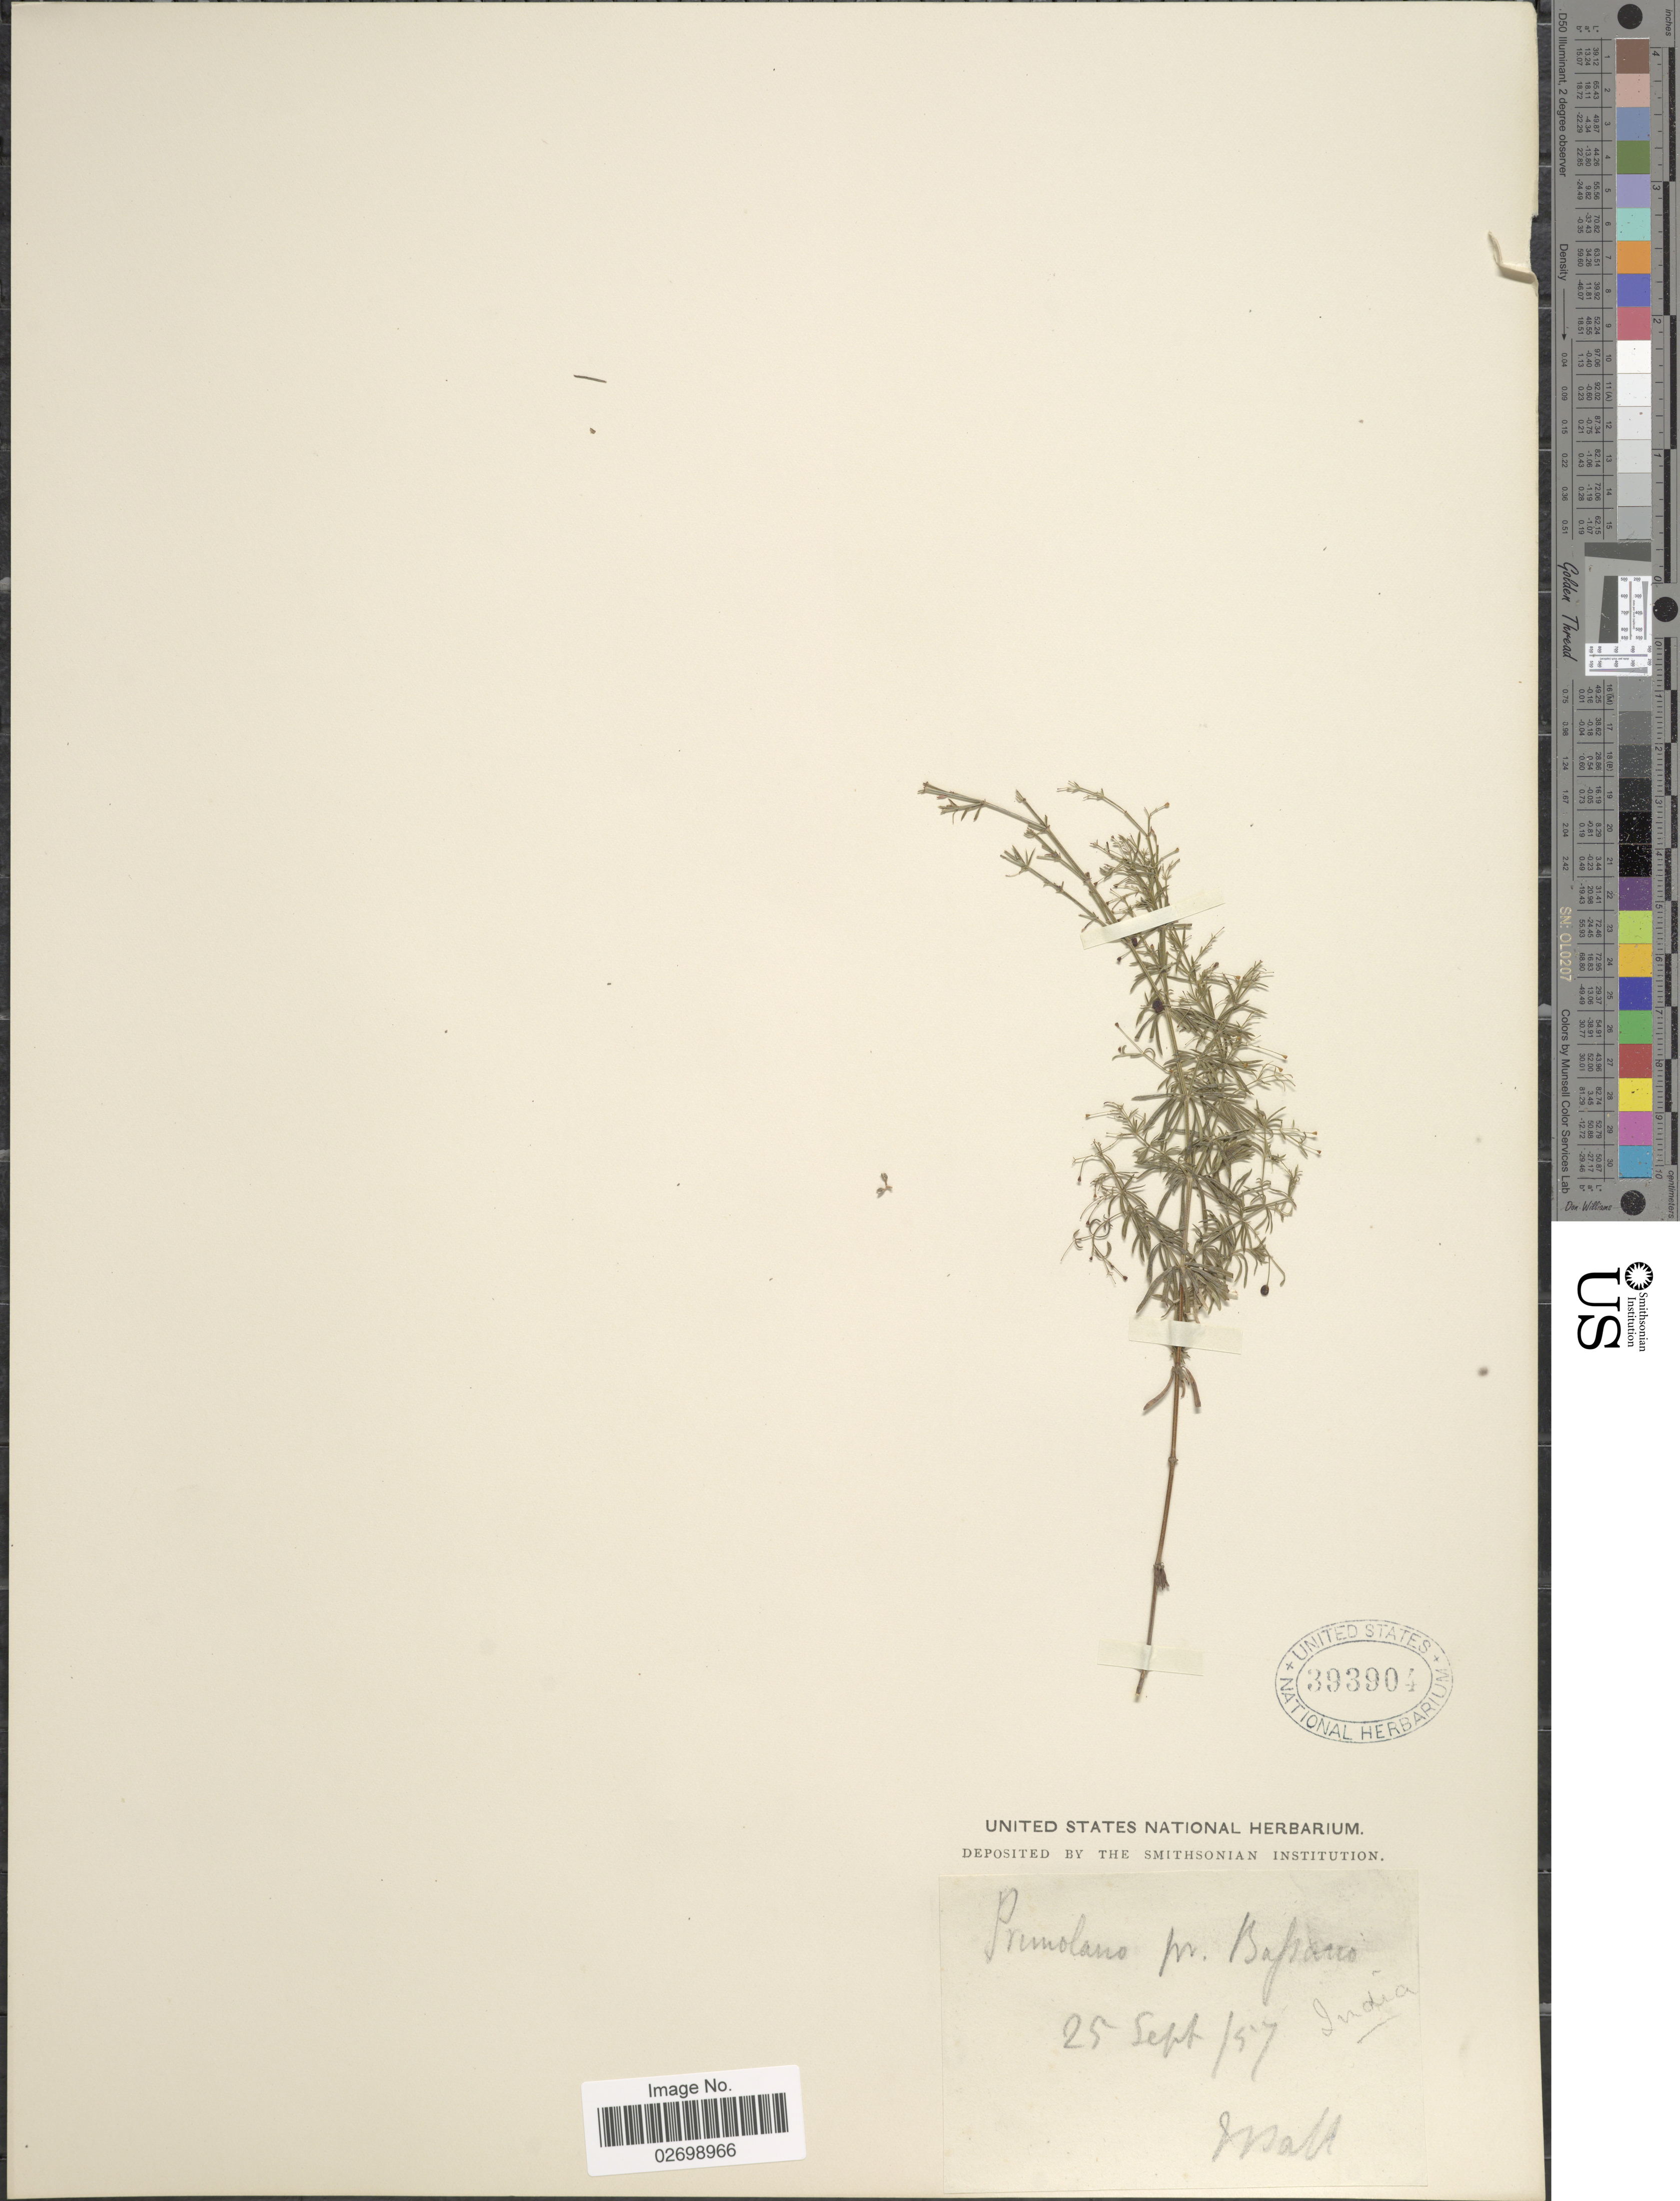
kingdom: Plantae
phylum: Tracheophyta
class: Magnoliopsida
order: Gentianales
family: Rubiaceae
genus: Galium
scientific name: Galium sp.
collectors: J. Ball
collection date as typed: Transcribed d/m/y: 25/9/57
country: India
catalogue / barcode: US 393904